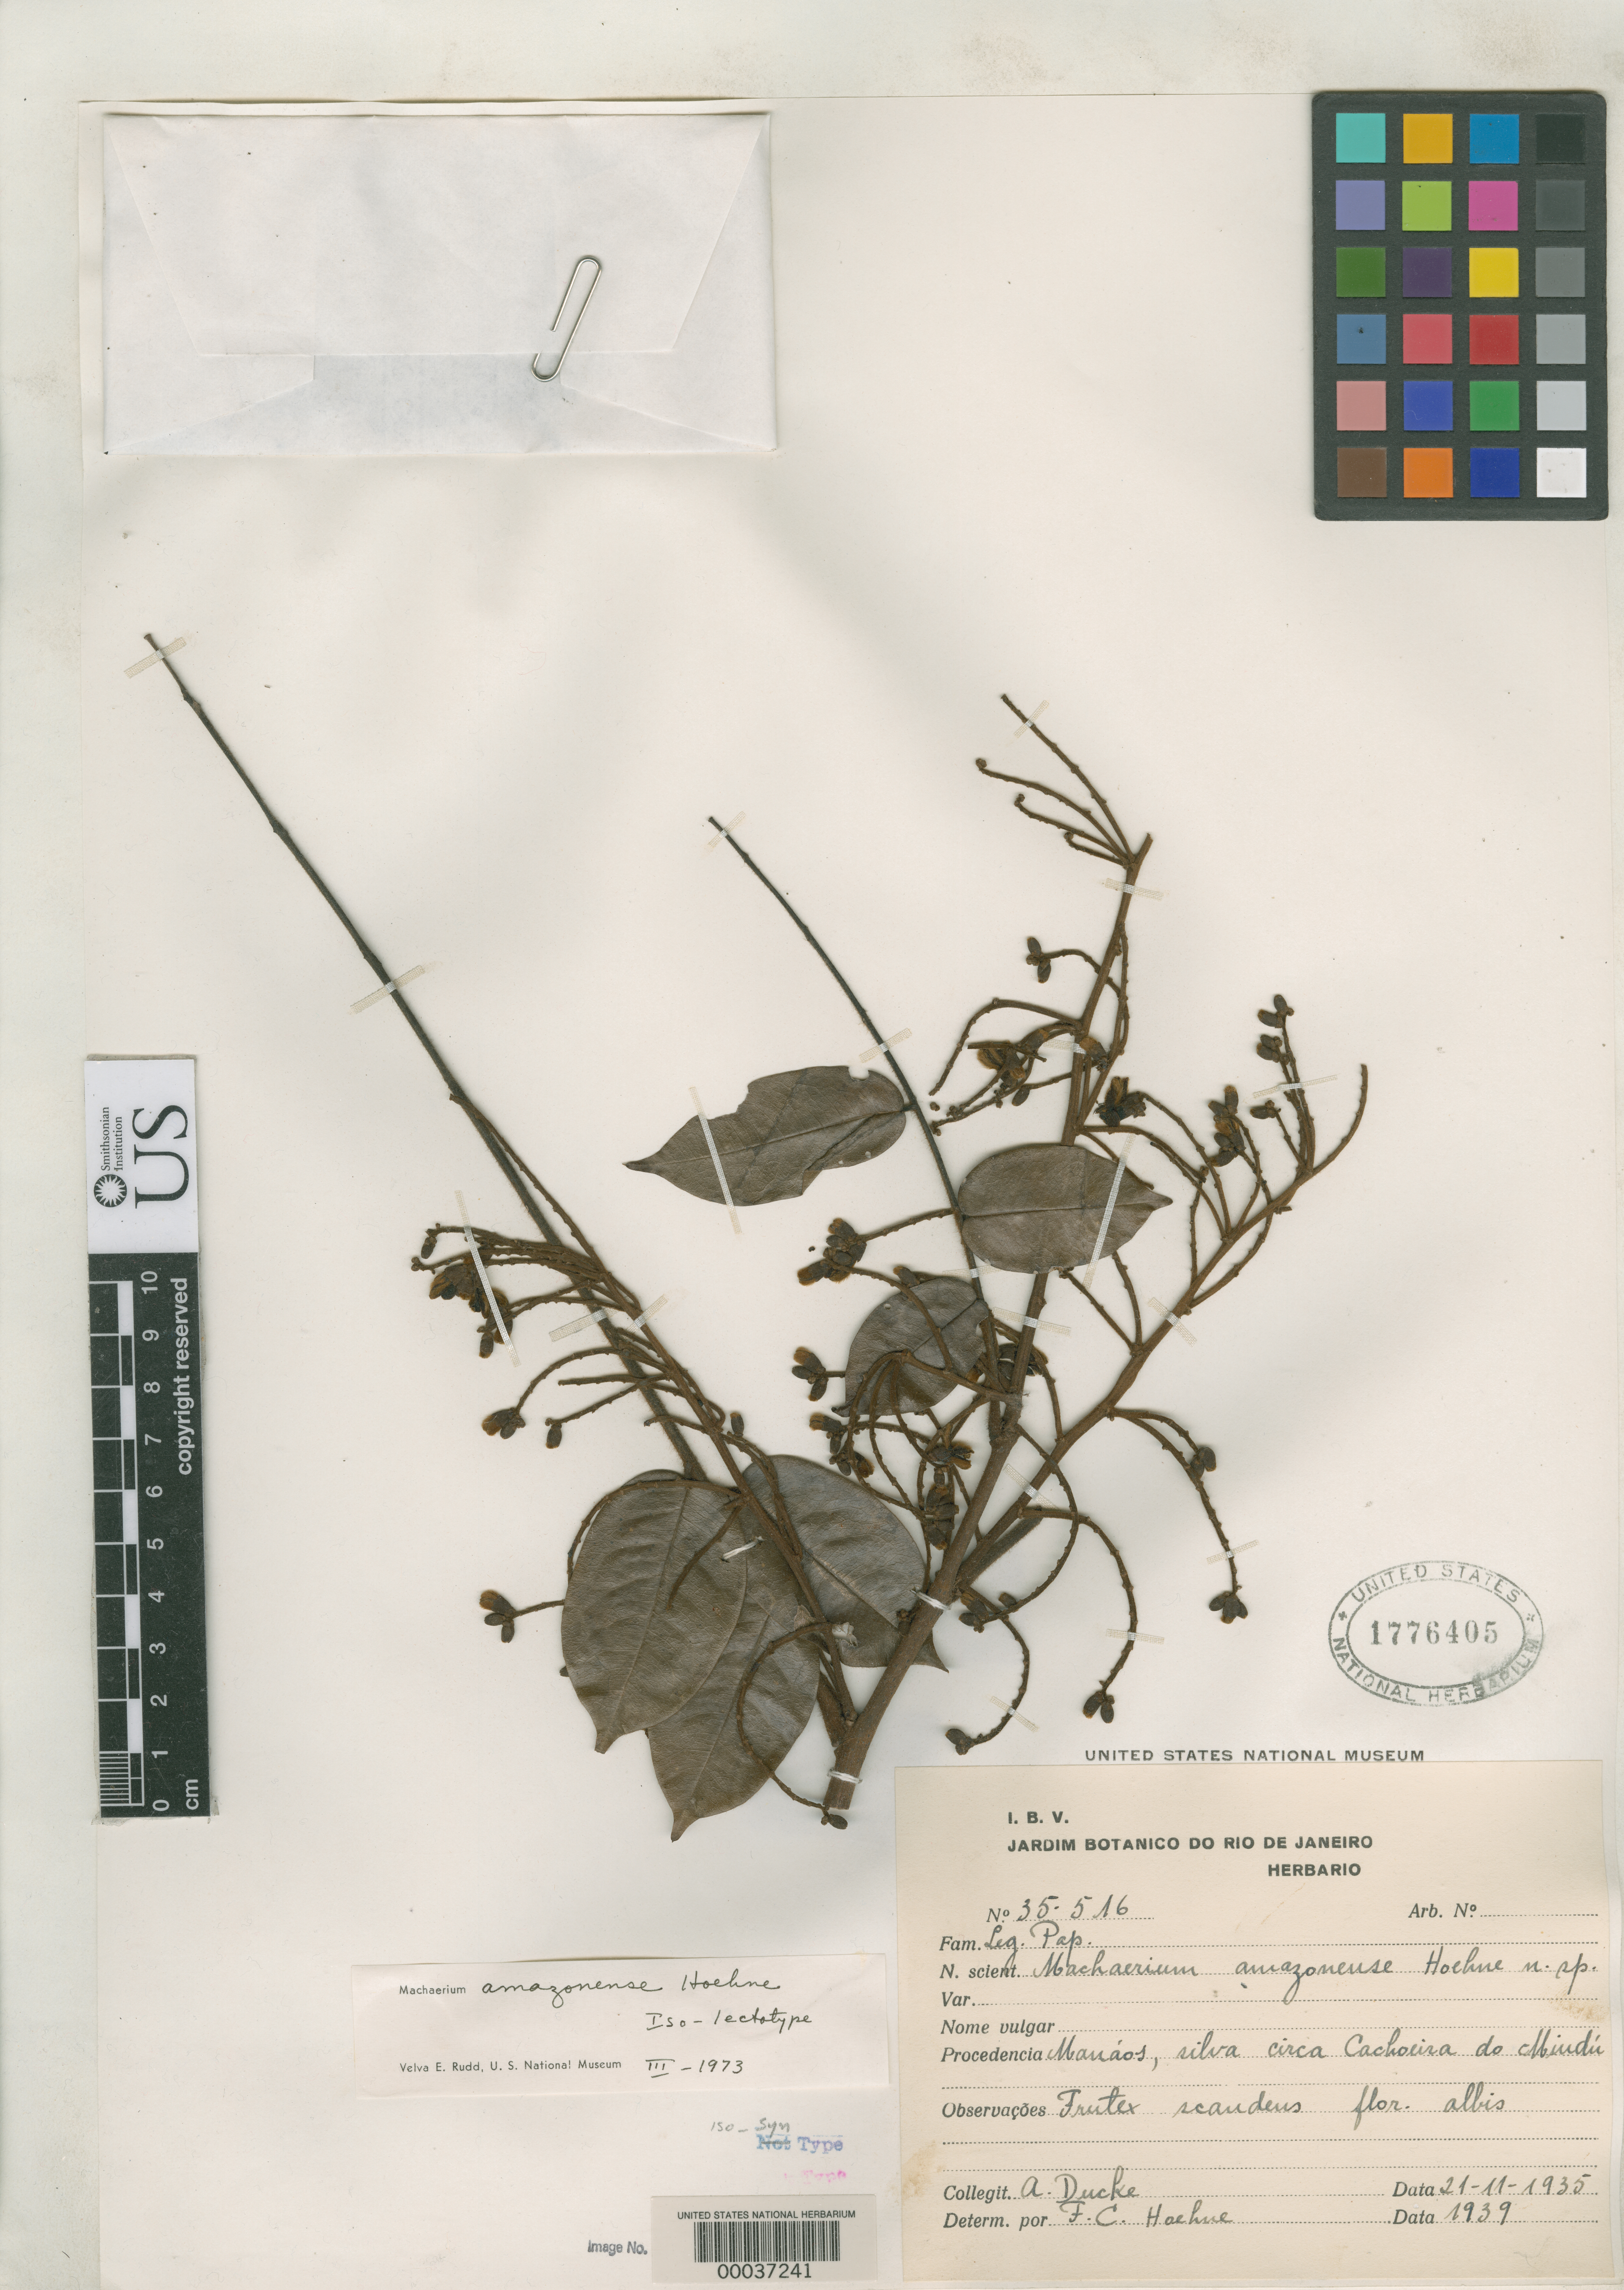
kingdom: Plantae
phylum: Tracheophyta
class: Magnoliopsida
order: Fabales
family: Fabaceae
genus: Machaerium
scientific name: Machaerium amazonense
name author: Hoehne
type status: Syntype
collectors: A. Ducke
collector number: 35516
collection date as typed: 21 Nov 1935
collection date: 1935-11-21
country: Brazil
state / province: Amazonas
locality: Manaos, near Cachoeira do Mindu.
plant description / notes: Specimen annotated by V.E. Rudd (1973) as "Iso-lectotype".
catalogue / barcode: US 1776405